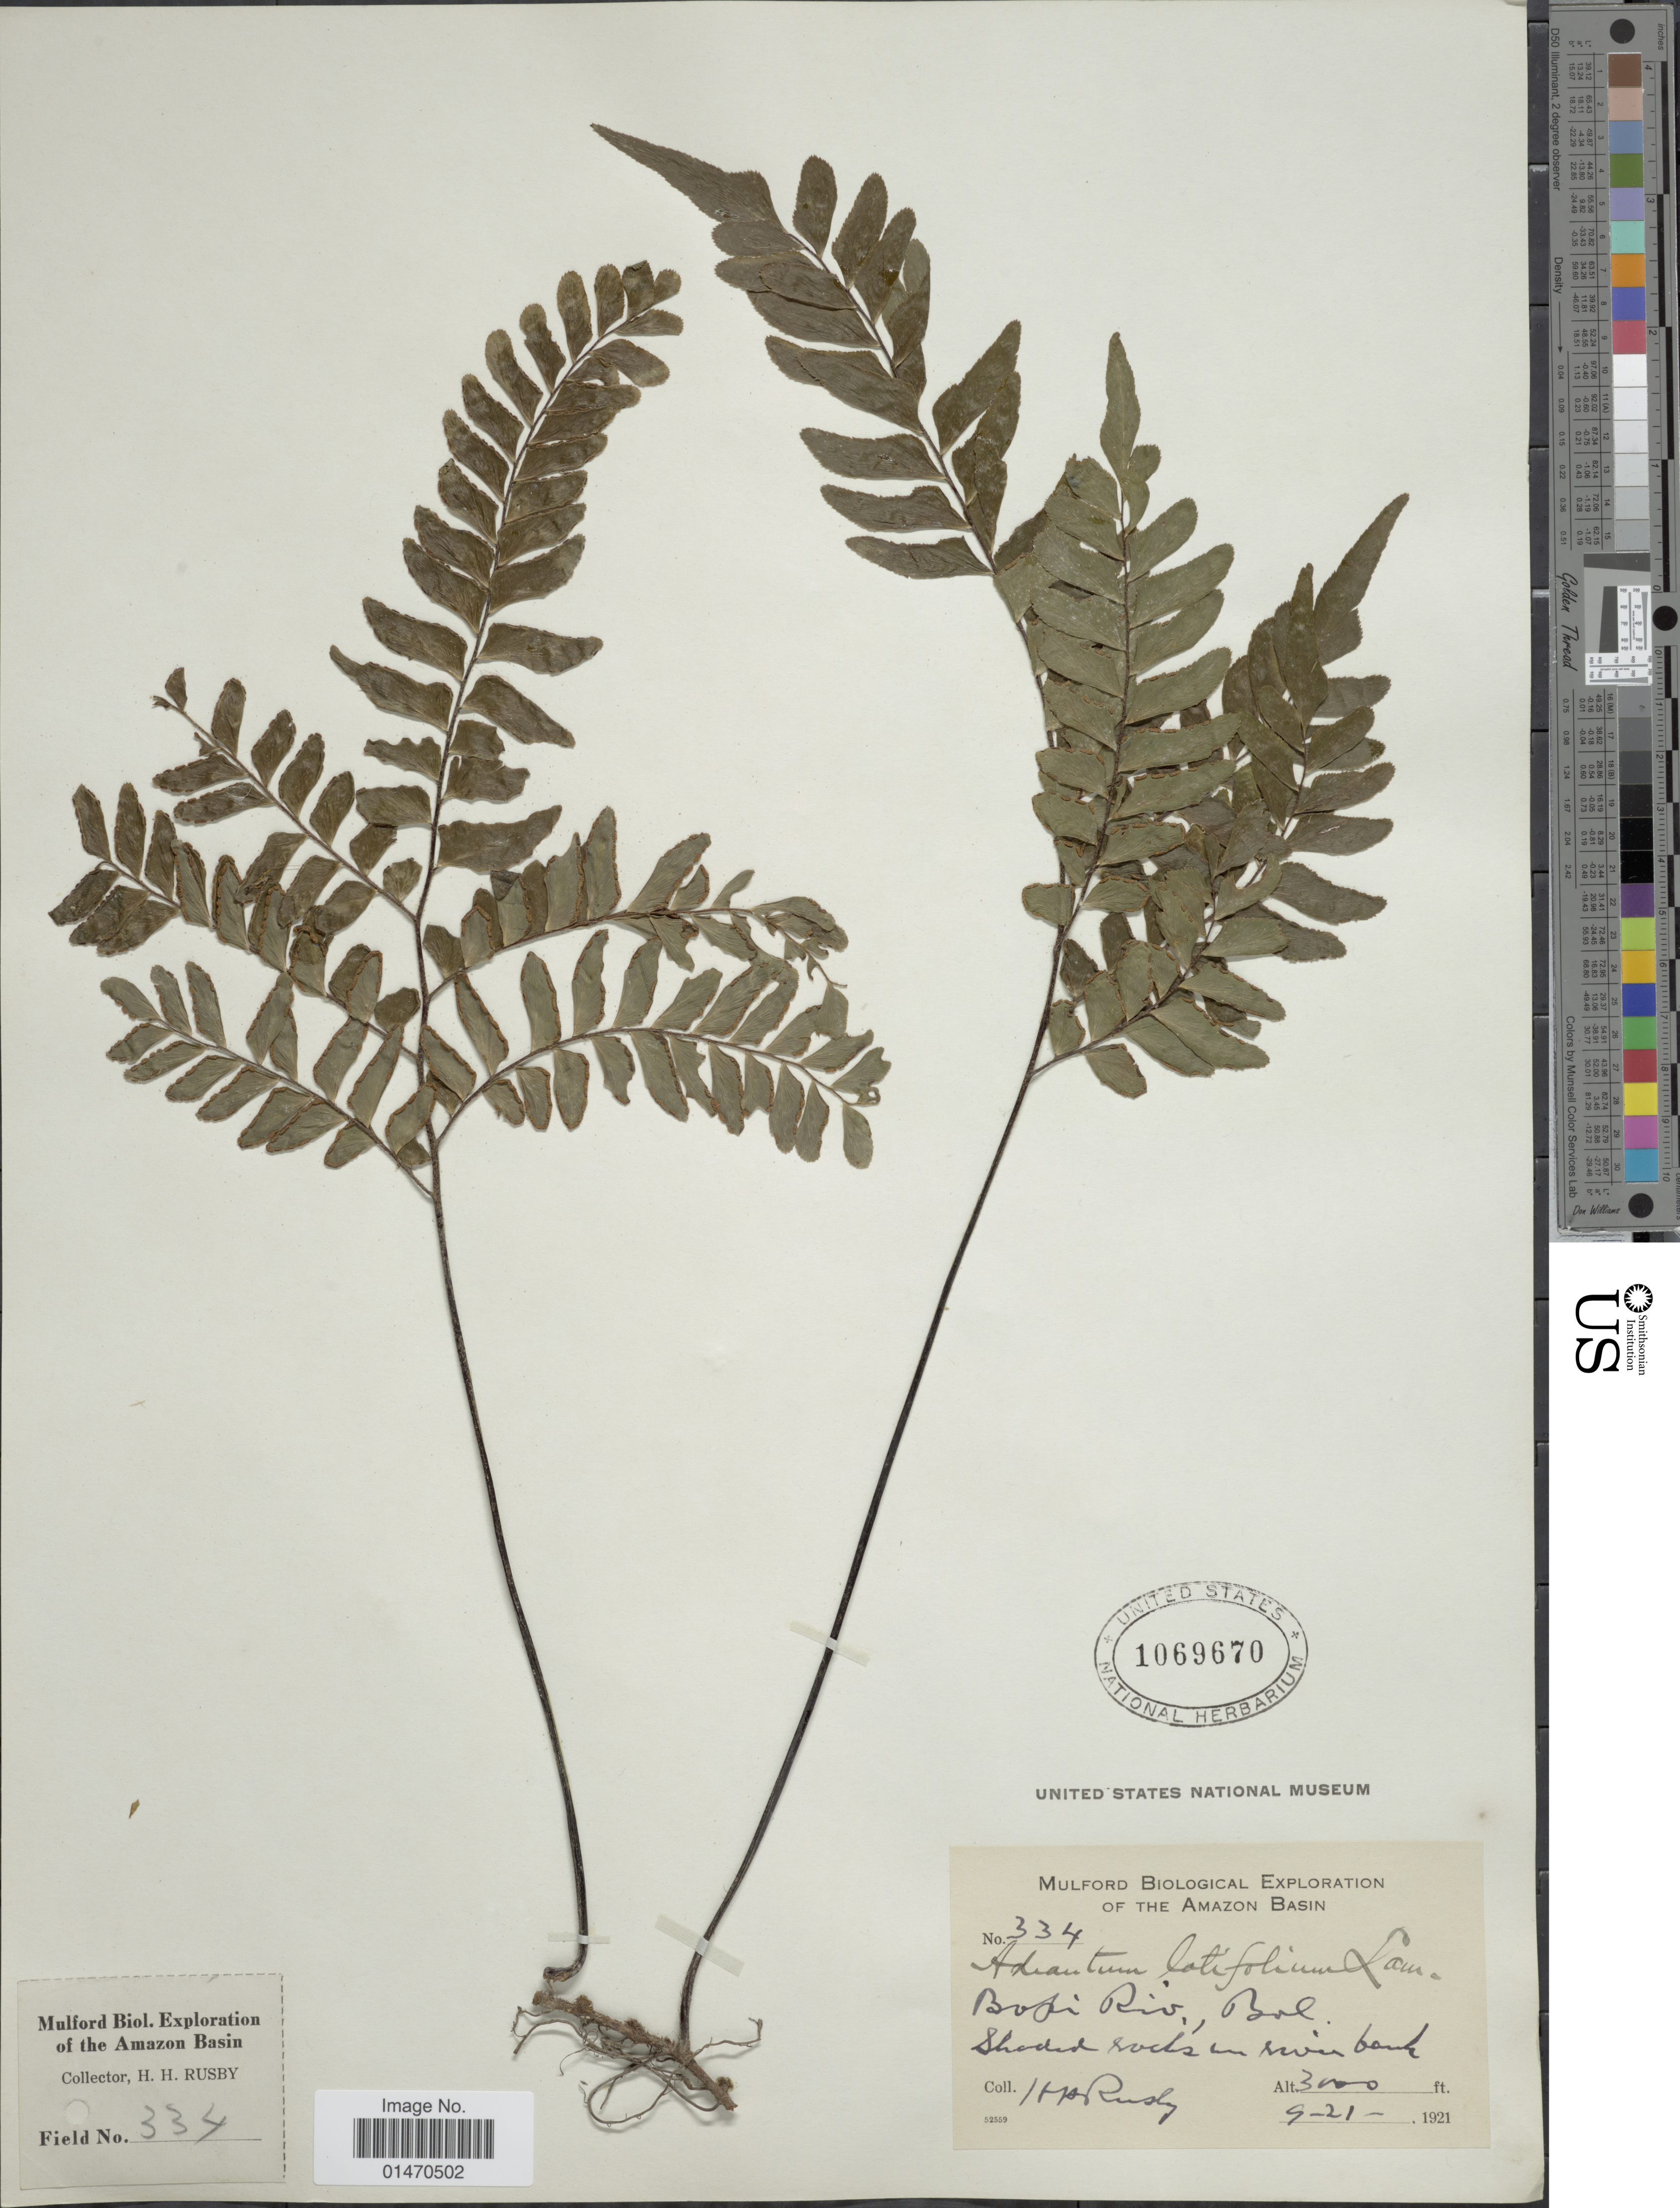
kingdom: Plantae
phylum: Tracheophyta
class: Polypodiopsida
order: Polypodiales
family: Pteridaceae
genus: Adiantum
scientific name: Adiantum latifolium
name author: Lam.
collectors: H. H. Rusby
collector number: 334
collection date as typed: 9-21-1921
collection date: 1921-09-21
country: Bolivia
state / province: La Paz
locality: Bopi River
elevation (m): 914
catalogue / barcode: US 1069670